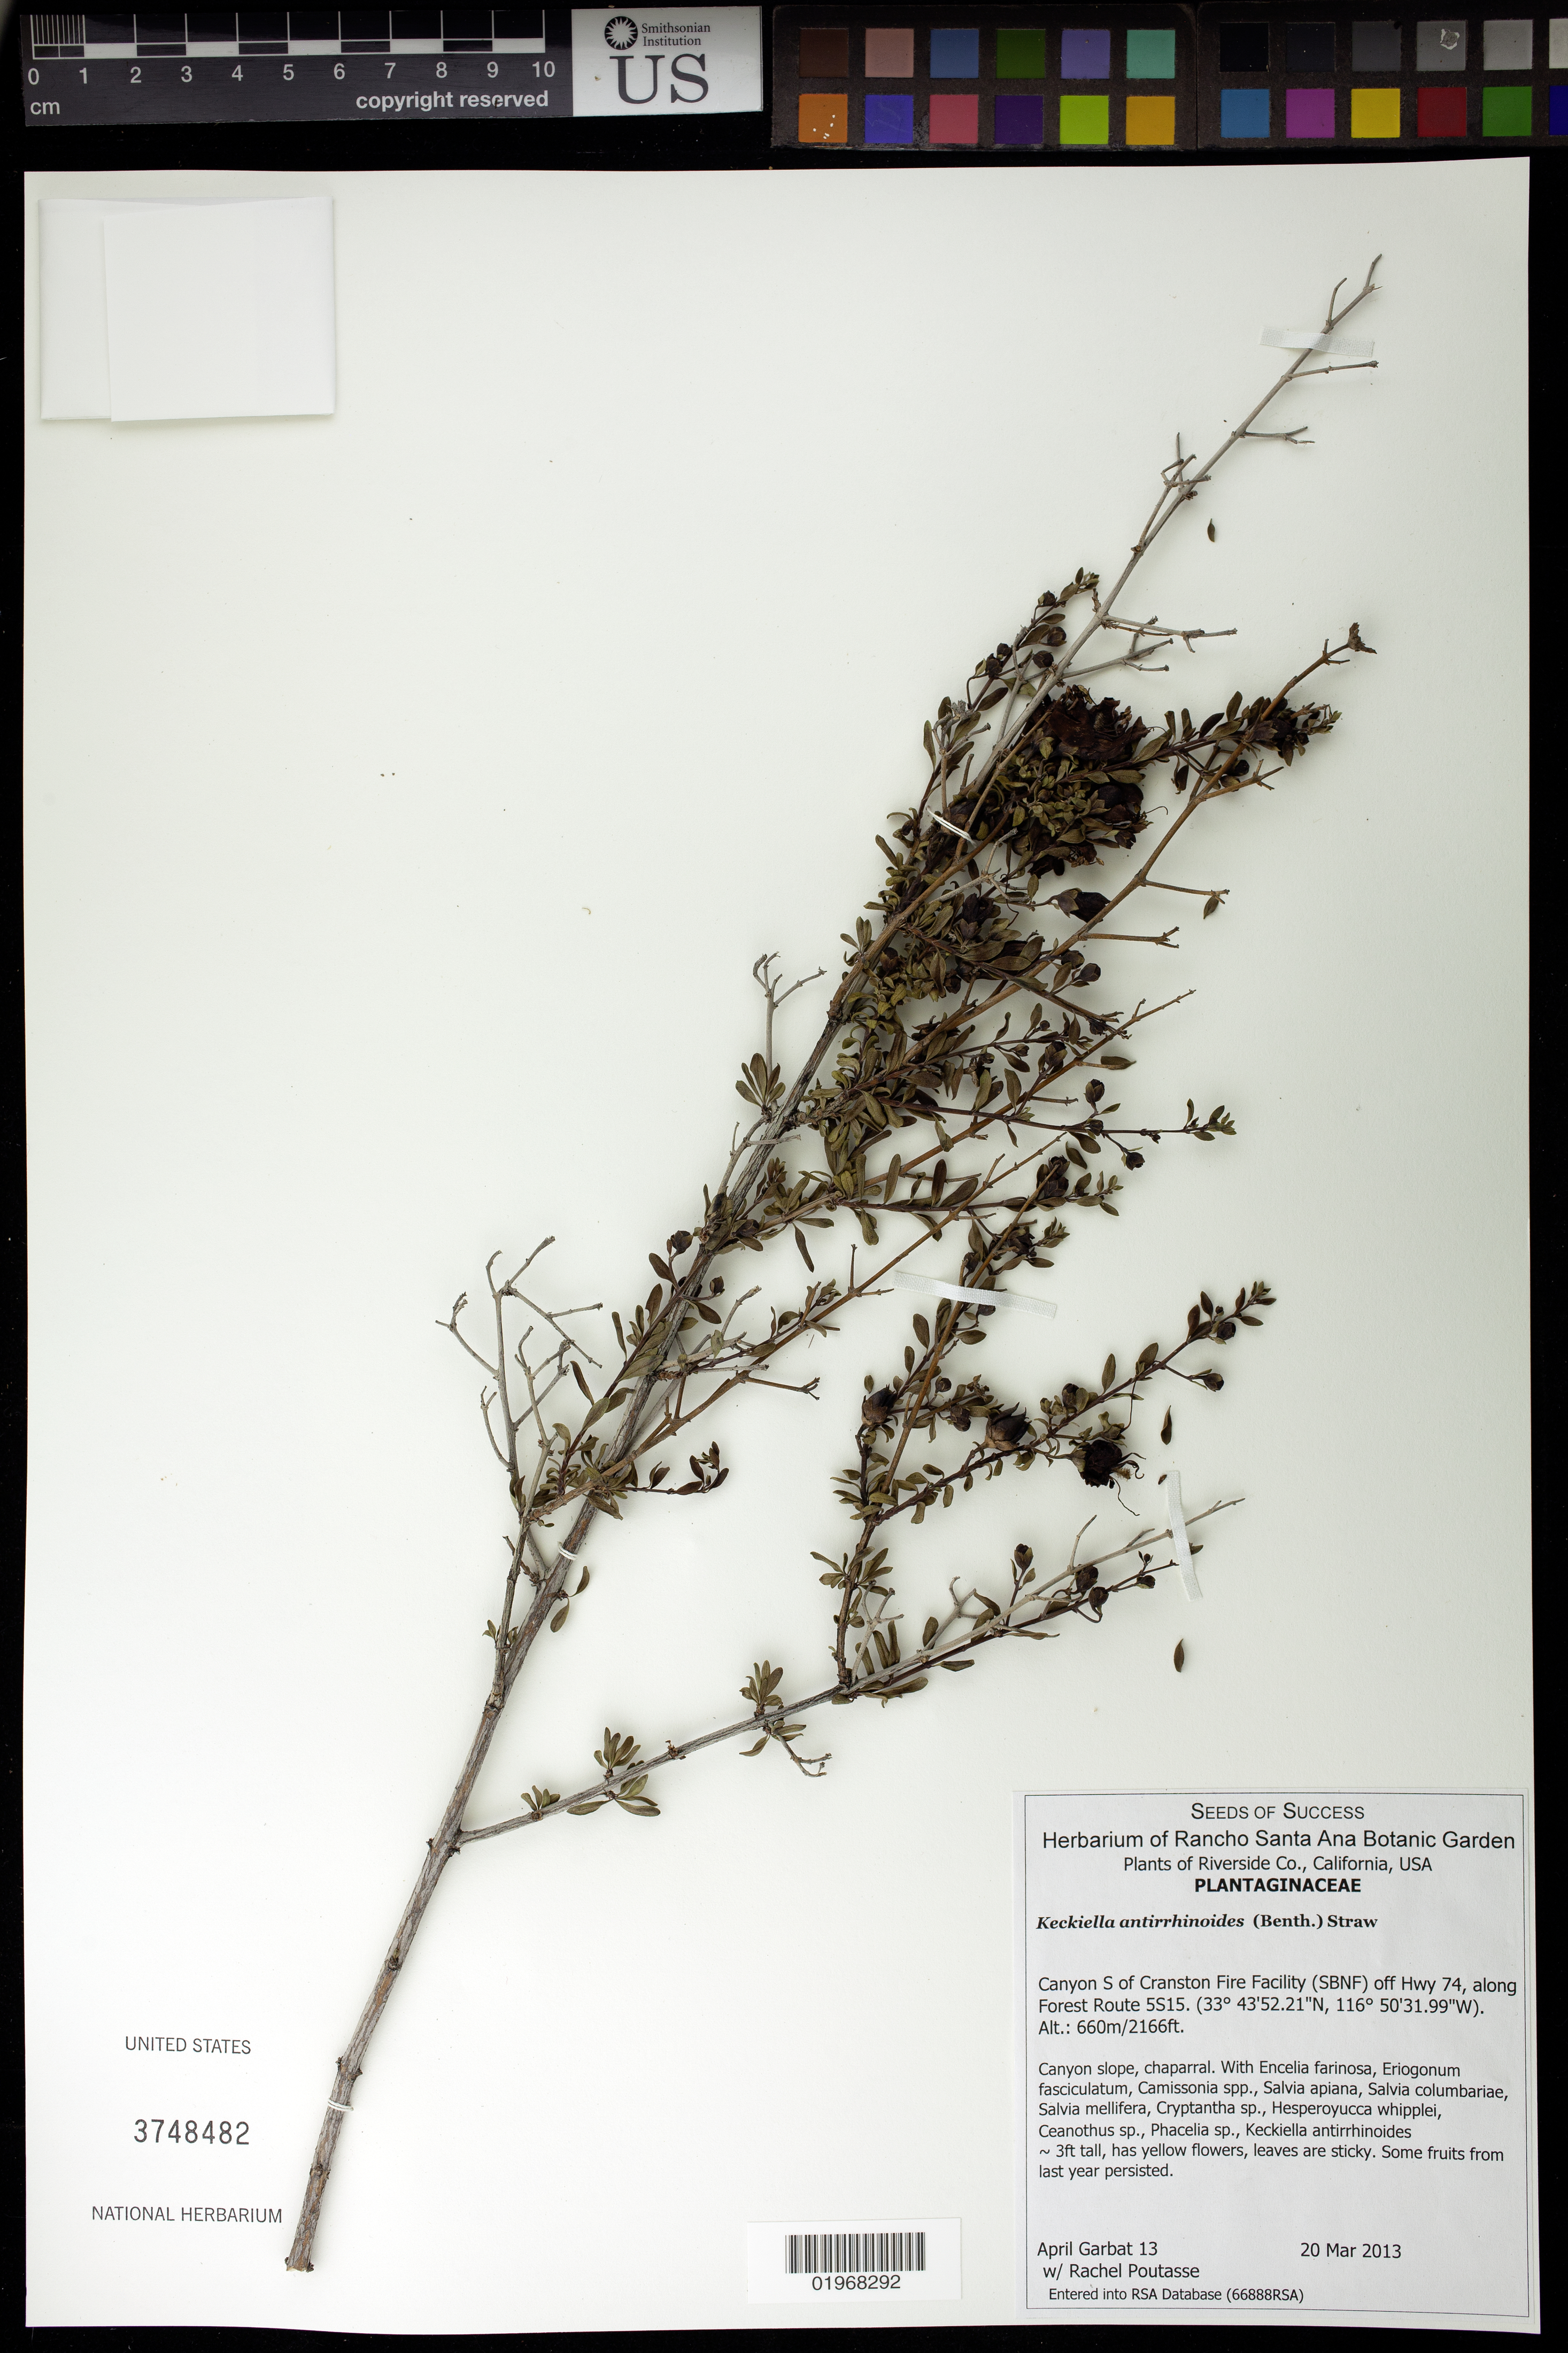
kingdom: Plantae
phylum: Tracheophyta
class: Magnoliopsida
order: Lamiales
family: Plantaginaceae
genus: Keckiella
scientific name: Keckiella antirrhinoides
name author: (Benth.) Straw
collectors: A. Garbat & R. Poutasse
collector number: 13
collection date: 2013-03-20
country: United States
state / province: California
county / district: Riverside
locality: Canyon S of Cranston Fire Facility (SBNF) off Hwy 74, along Forest Route 5S15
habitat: Canyon slope, chaparral. With Camissonia sp., Salva apiana, Phacelia sp., ect.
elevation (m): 660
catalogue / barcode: US 3748482